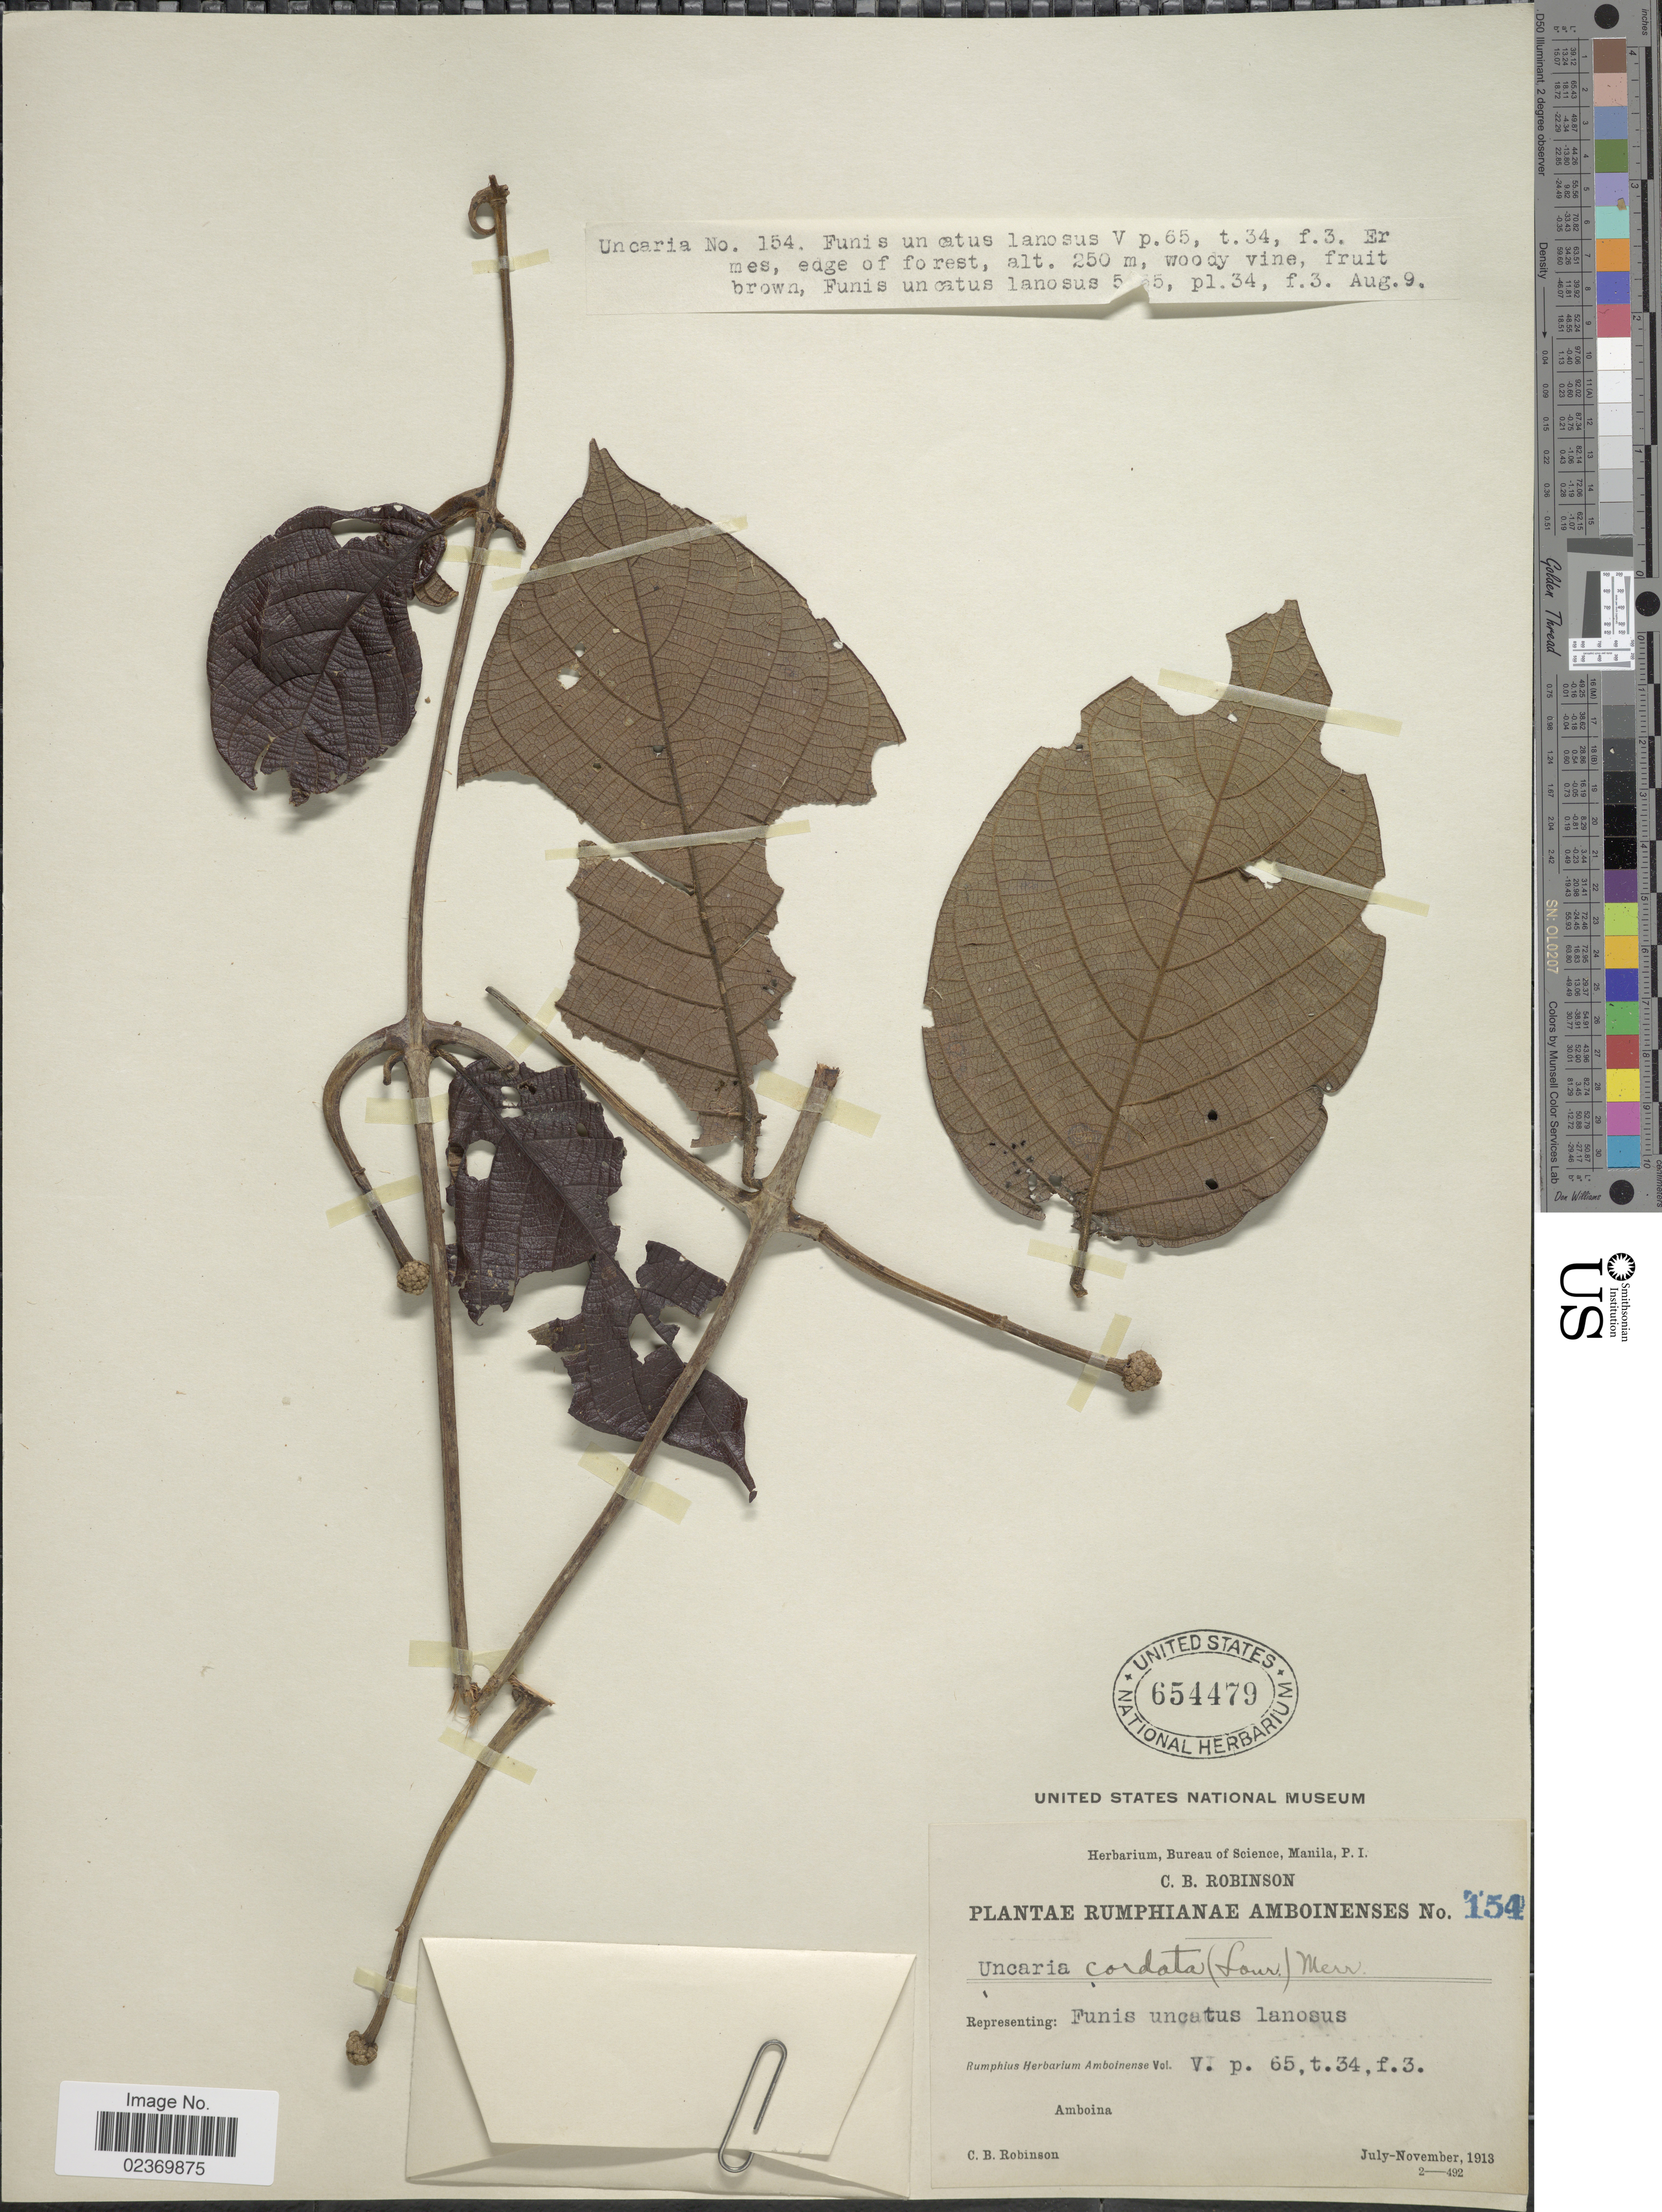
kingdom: Plantae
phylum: Tracheophyta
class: Magnoliopsida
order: Gentianales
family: Rubiaceae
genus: Uncaria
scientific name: Uncaria cordata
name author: (Lour.) Merr.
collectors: C. Robinson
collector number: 154?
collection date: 1913-08-09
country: Indonesia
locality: Rumphianae Ambionenses. Amboina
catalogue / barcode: US 654479